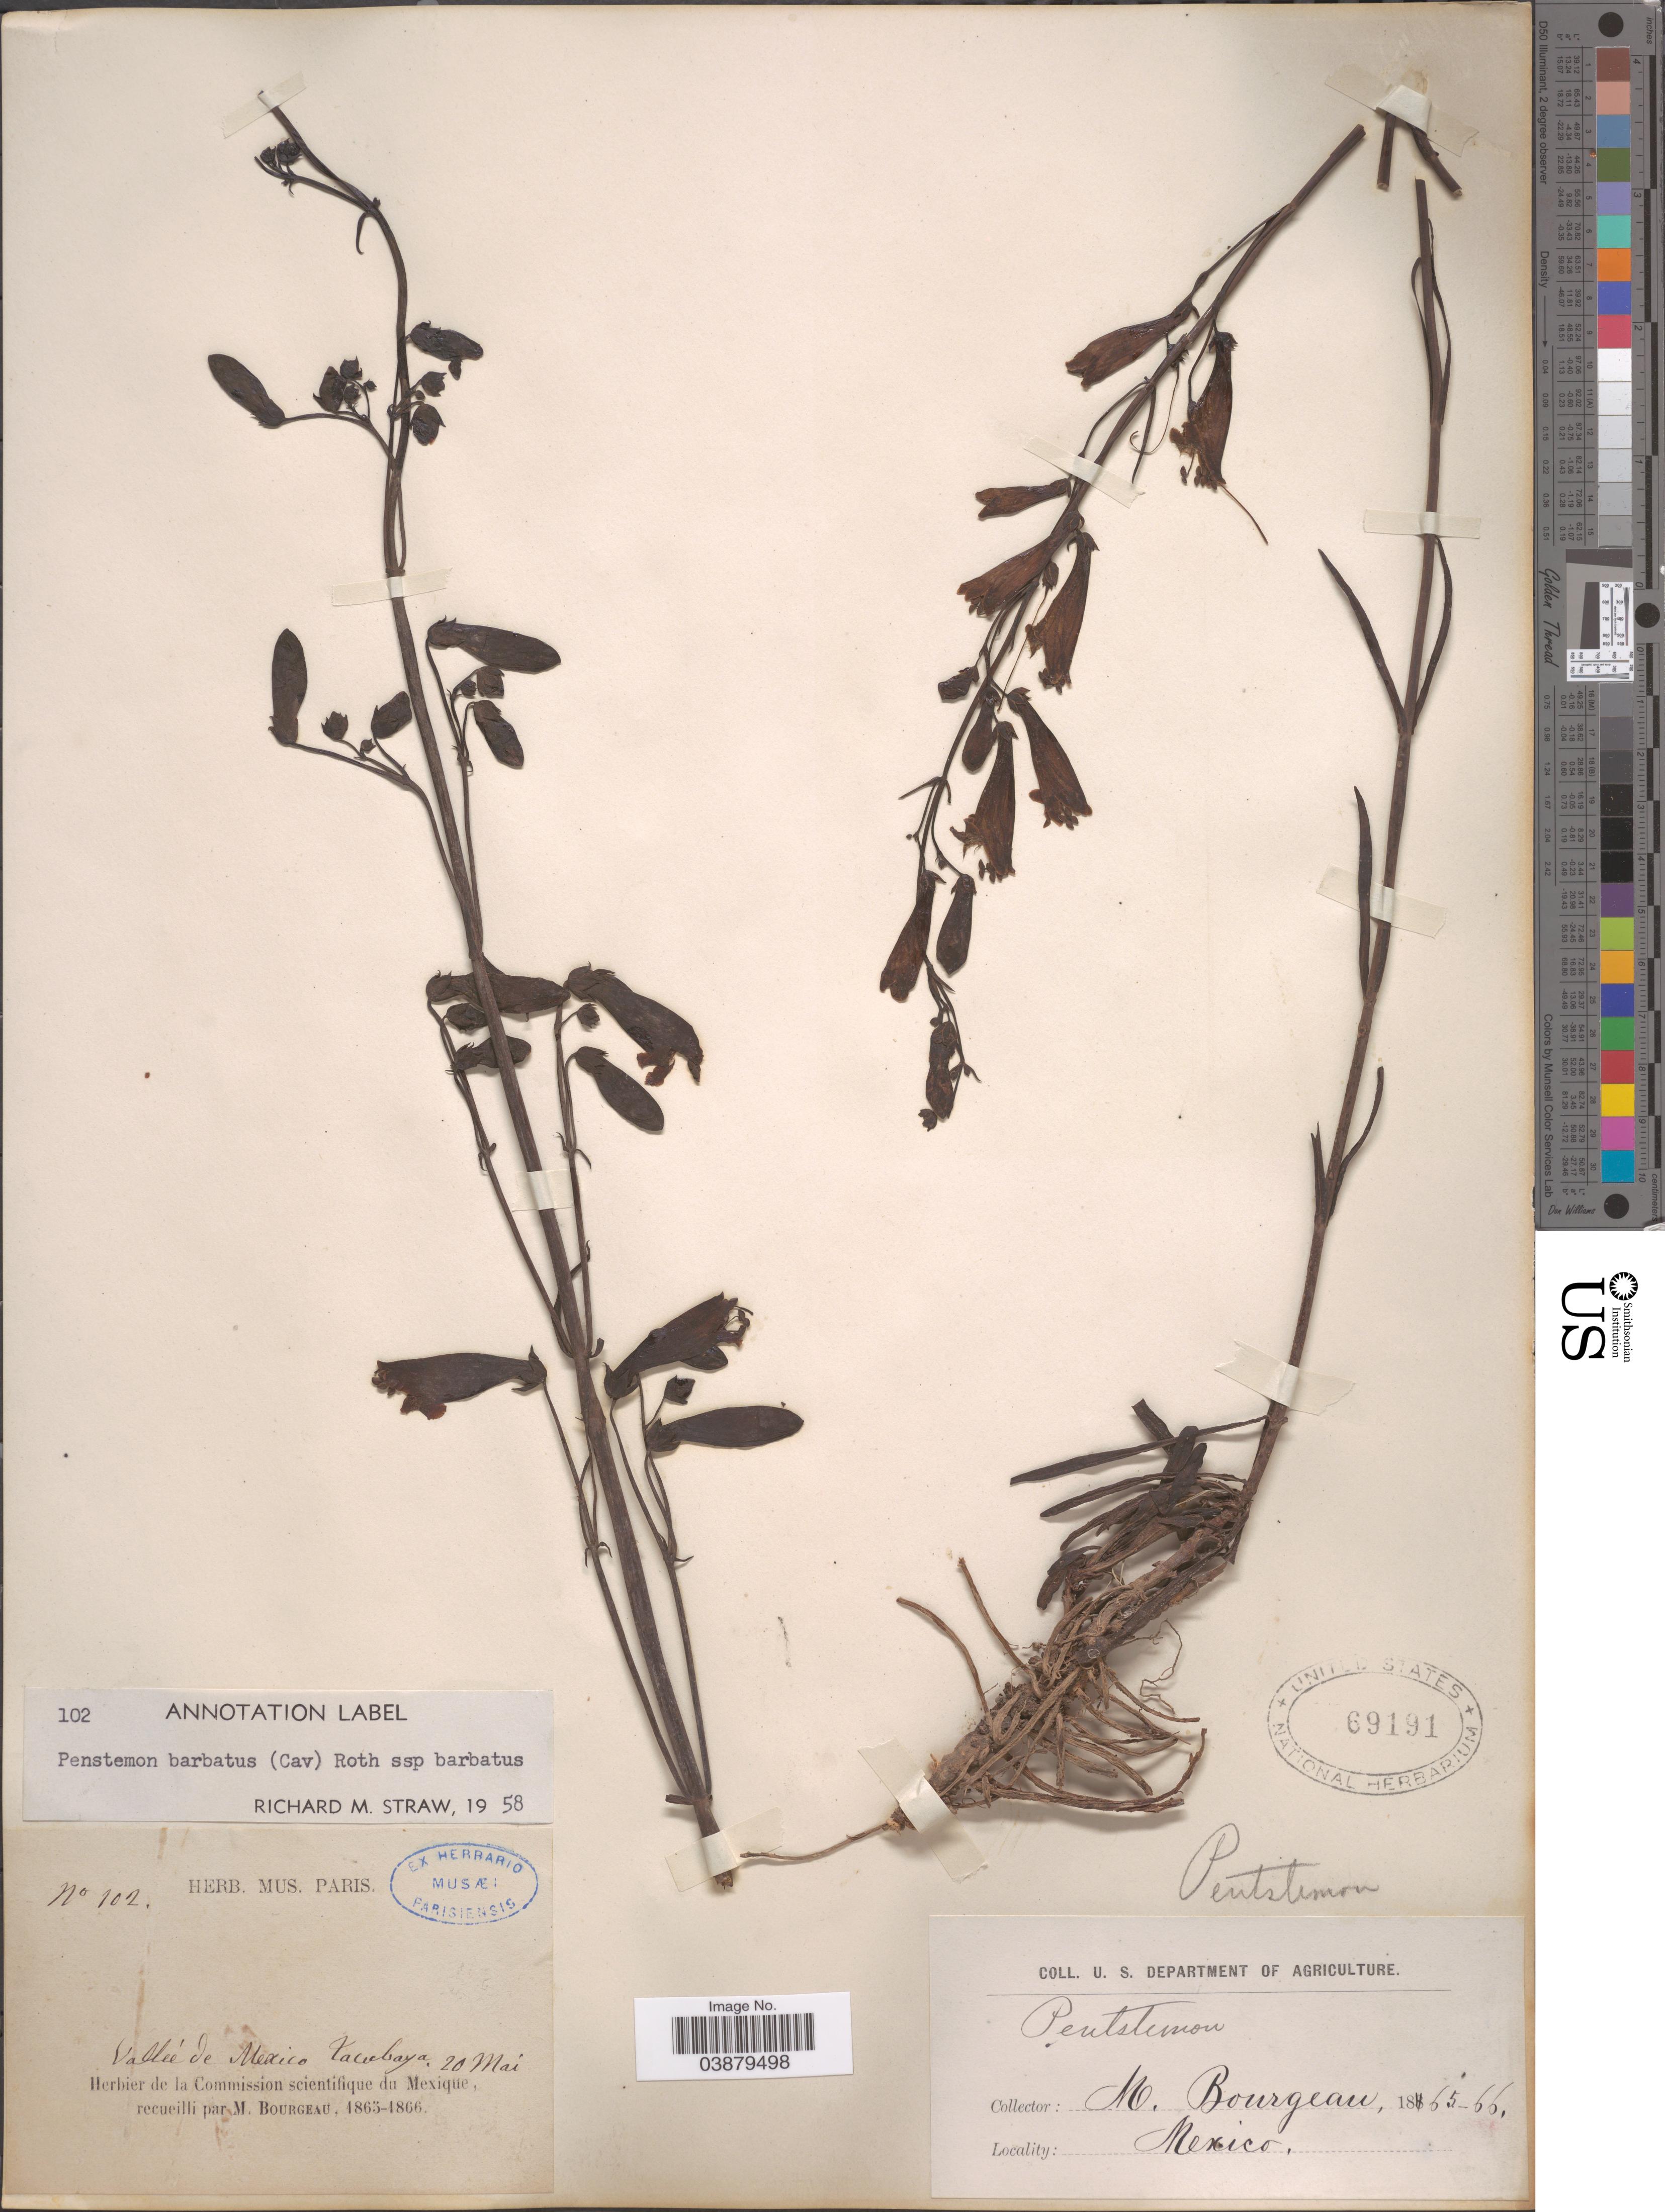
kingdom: Plantae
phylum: Tracheophyta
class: Magnoliopsida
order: Lamiales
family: Plantaginaceae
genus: Penstemon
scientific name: Penstemon barbatus subsp. barbatus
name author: (Cav.) Roth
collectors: M. Bourgeau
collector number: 102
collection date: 1865-05-20/1866-05-20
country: Mexico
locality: Valleé de Mexico, Tacubaya.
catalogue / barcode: US 69191